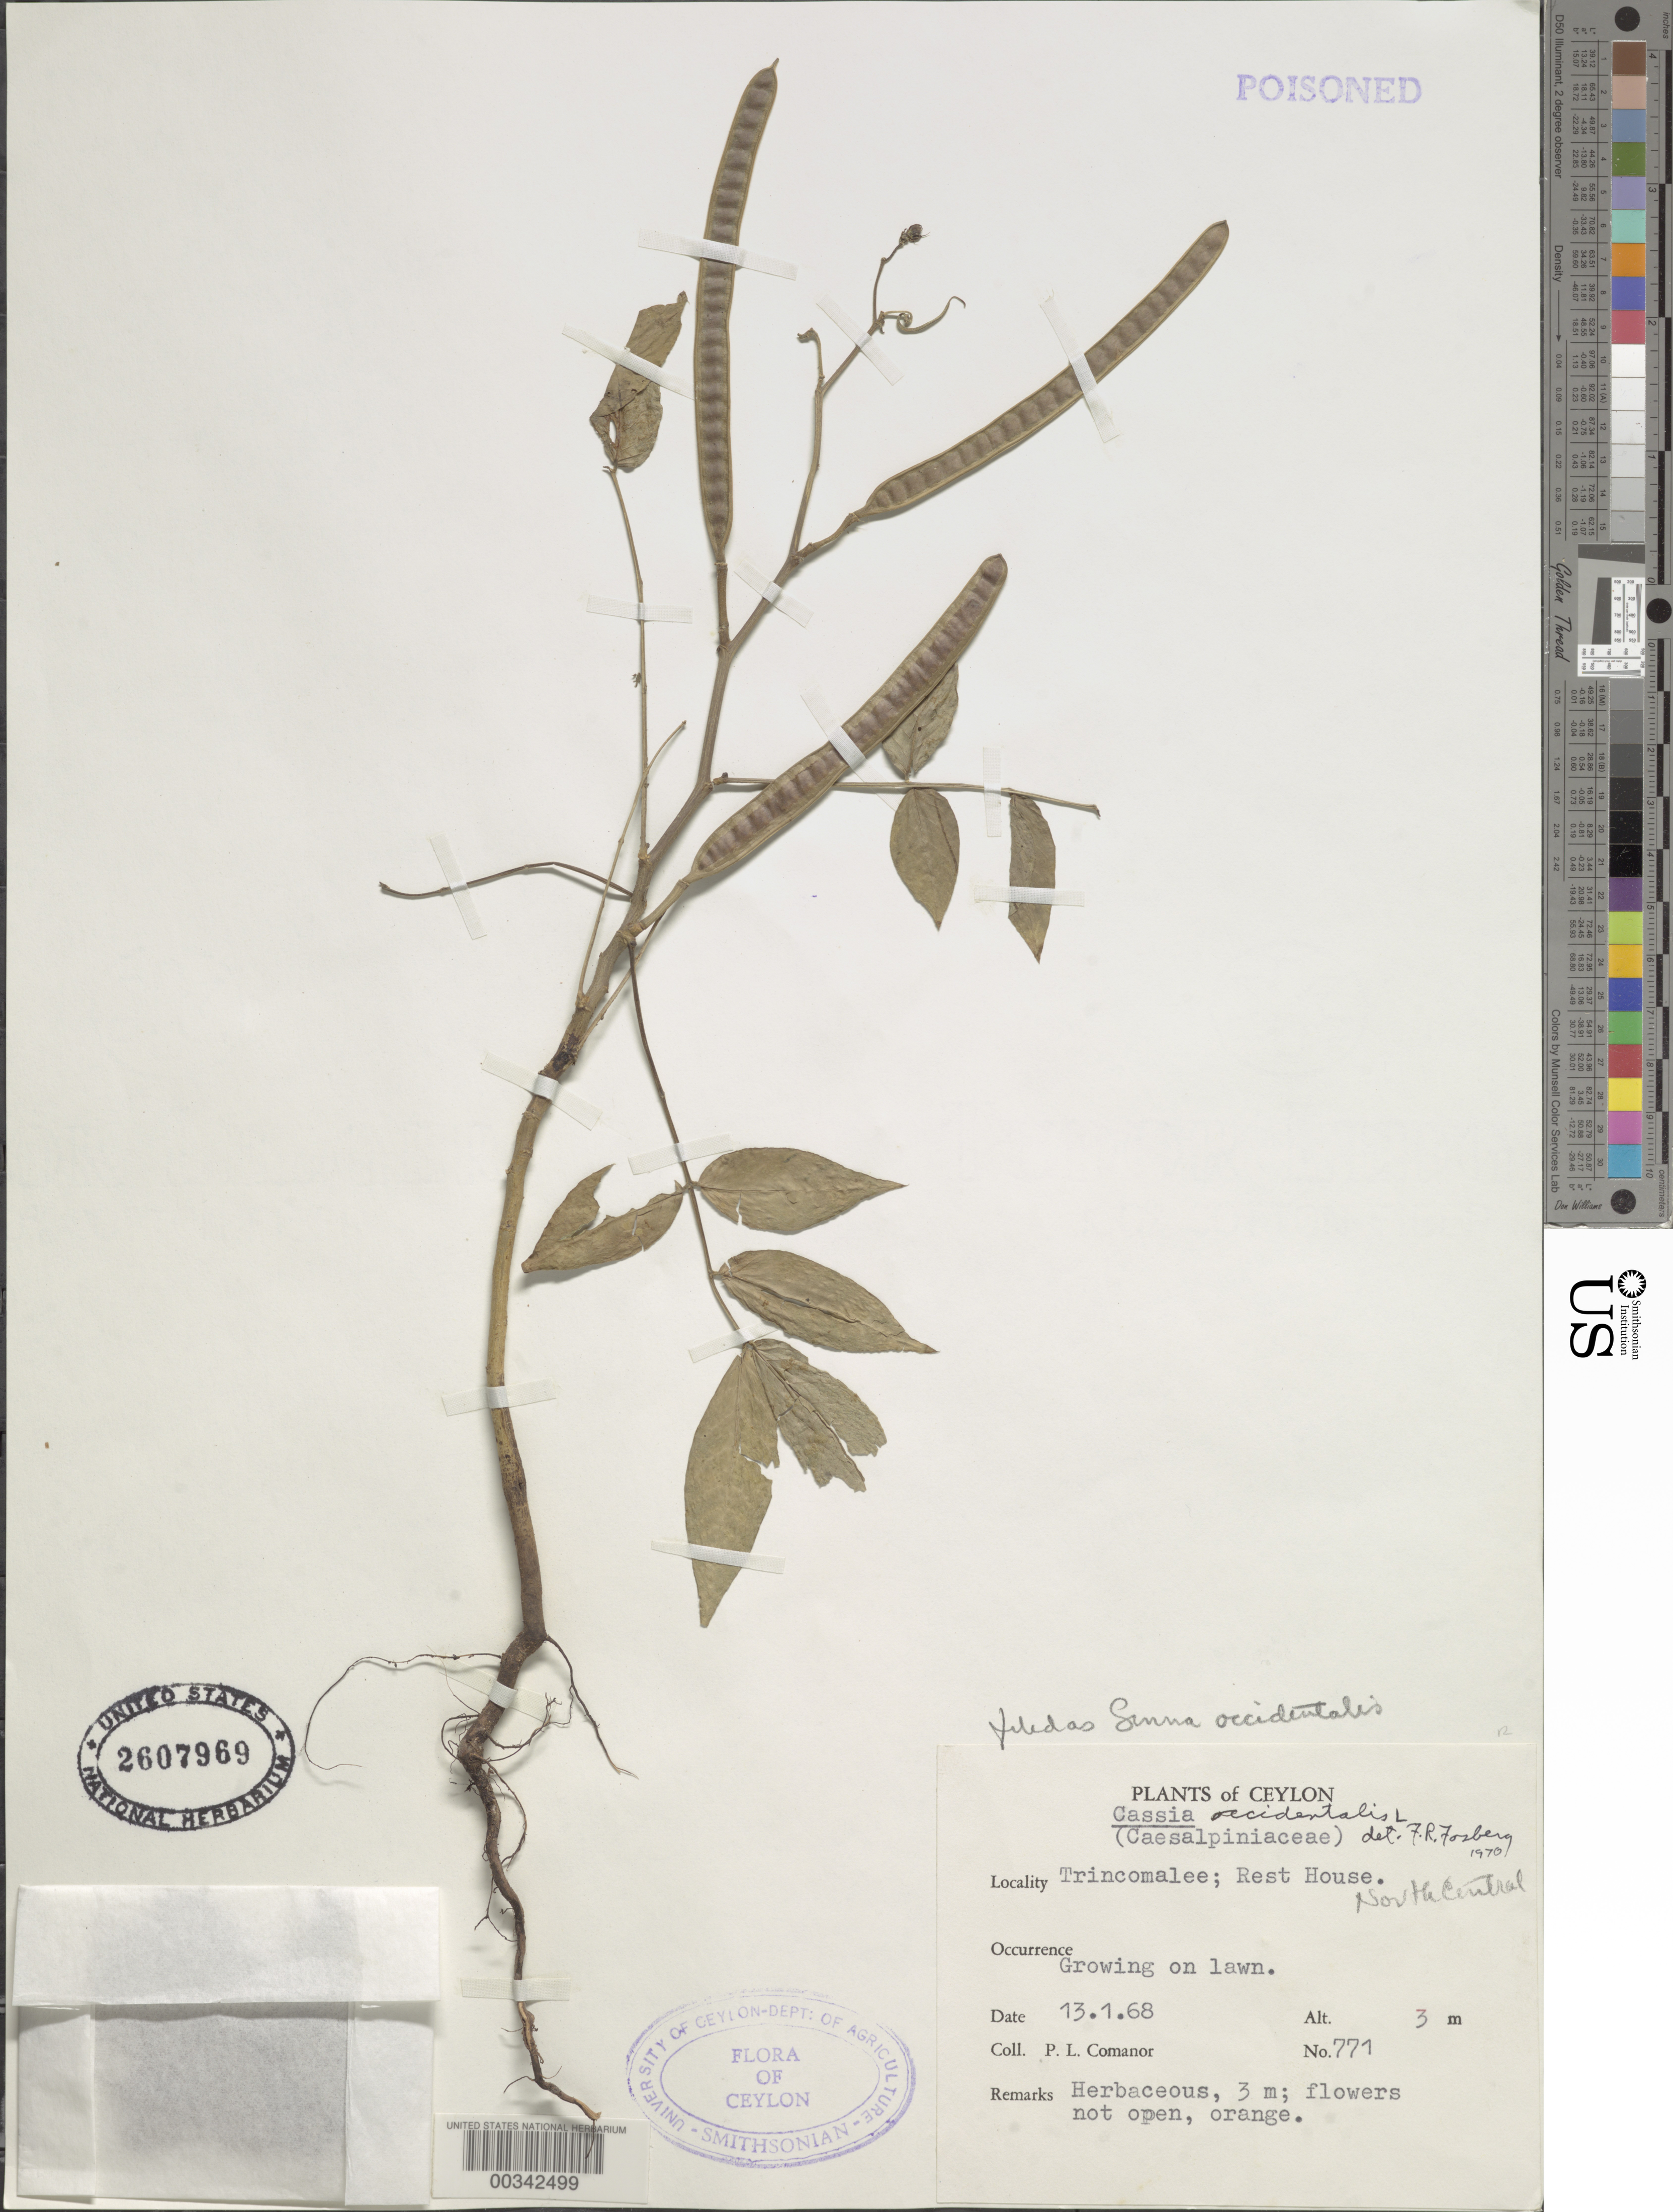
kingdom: Plantae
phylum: Tracheophyta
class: Magnoliopsida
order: Fabales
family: Fabaceae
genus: Senna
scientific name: Senna occidentalis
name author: (L.) Link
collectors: P. Comanor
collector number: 771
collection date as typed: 13 Jan 1968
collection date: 1968-01-13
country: Sri Lanka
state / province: North Central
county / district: Trincomalee Dist.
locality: Trincomalee; rest house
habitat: On lawn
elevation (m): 3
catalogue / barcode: US 2607969